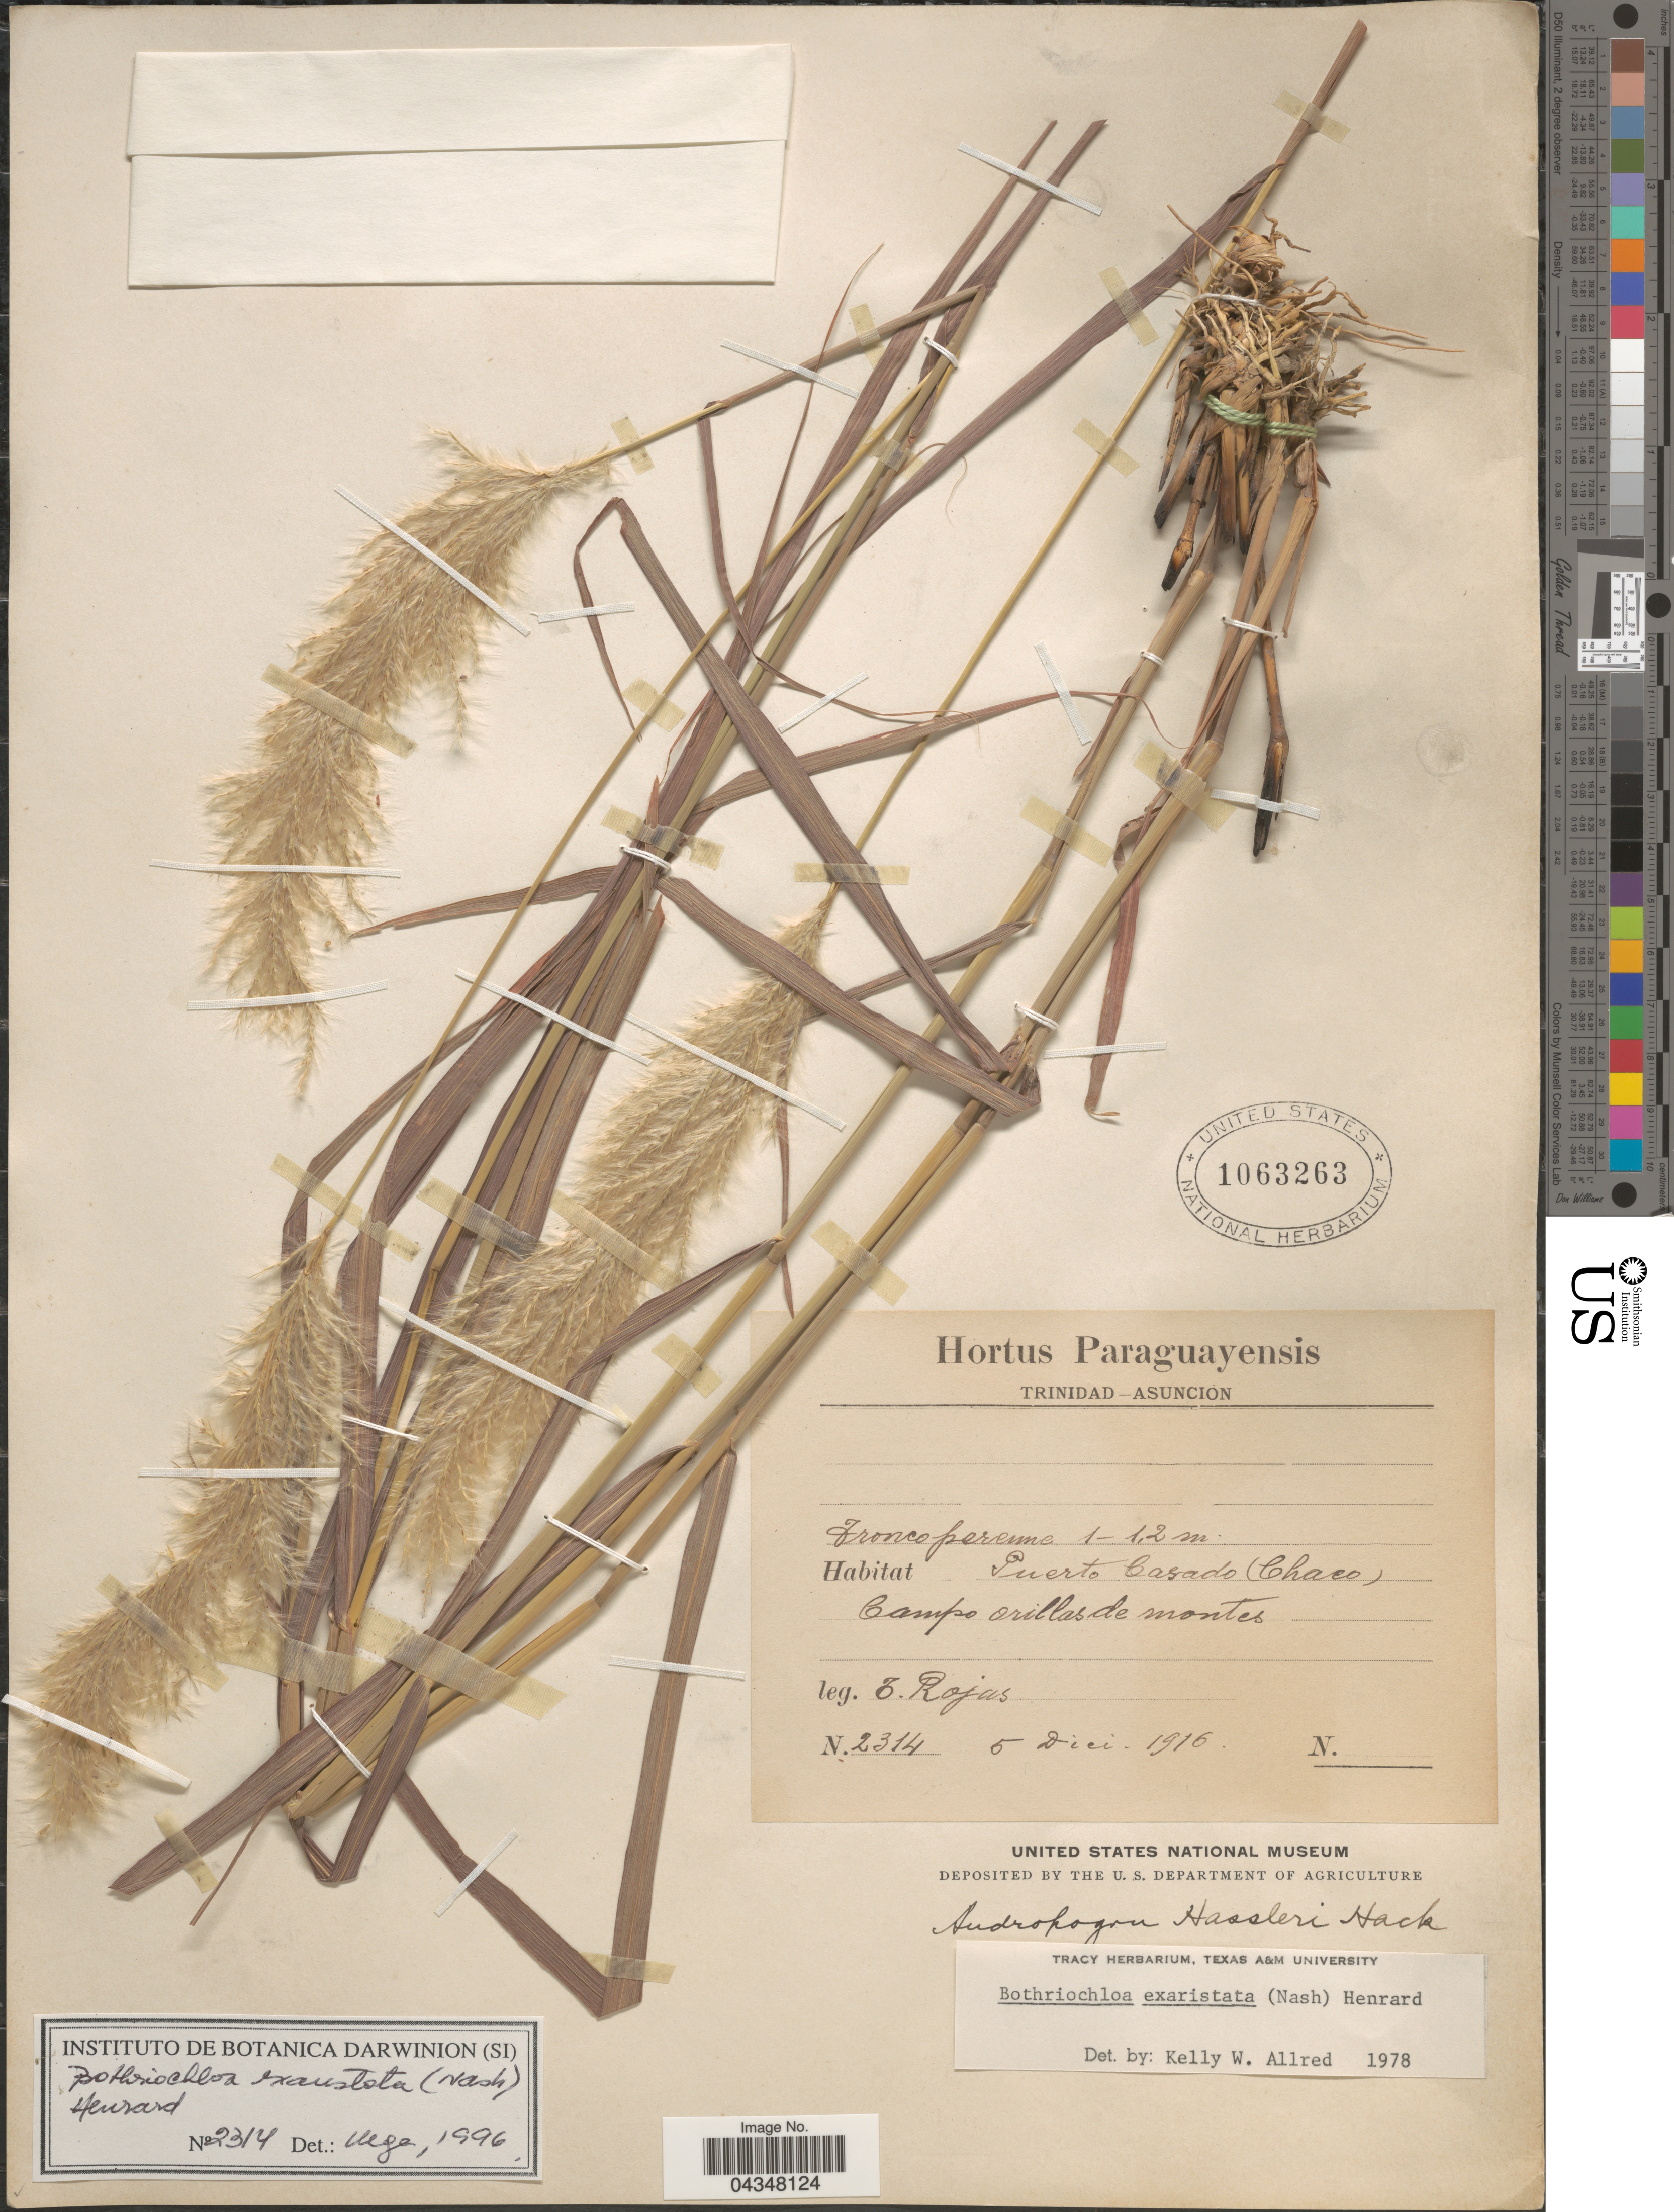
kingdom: Plantae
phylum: Tracheophyta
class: Liliopsida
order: Poales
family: Poaceae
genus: Bothriochloa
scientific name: Bothriochloa exaristata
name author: (Nash) Henr.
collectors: T. Rojas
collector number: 2314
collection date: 1916-12-05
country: Paraguay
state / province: Asuncion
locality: Puerto Casado (Chaco). Campo orillas de montes.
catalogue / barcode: US 1063263